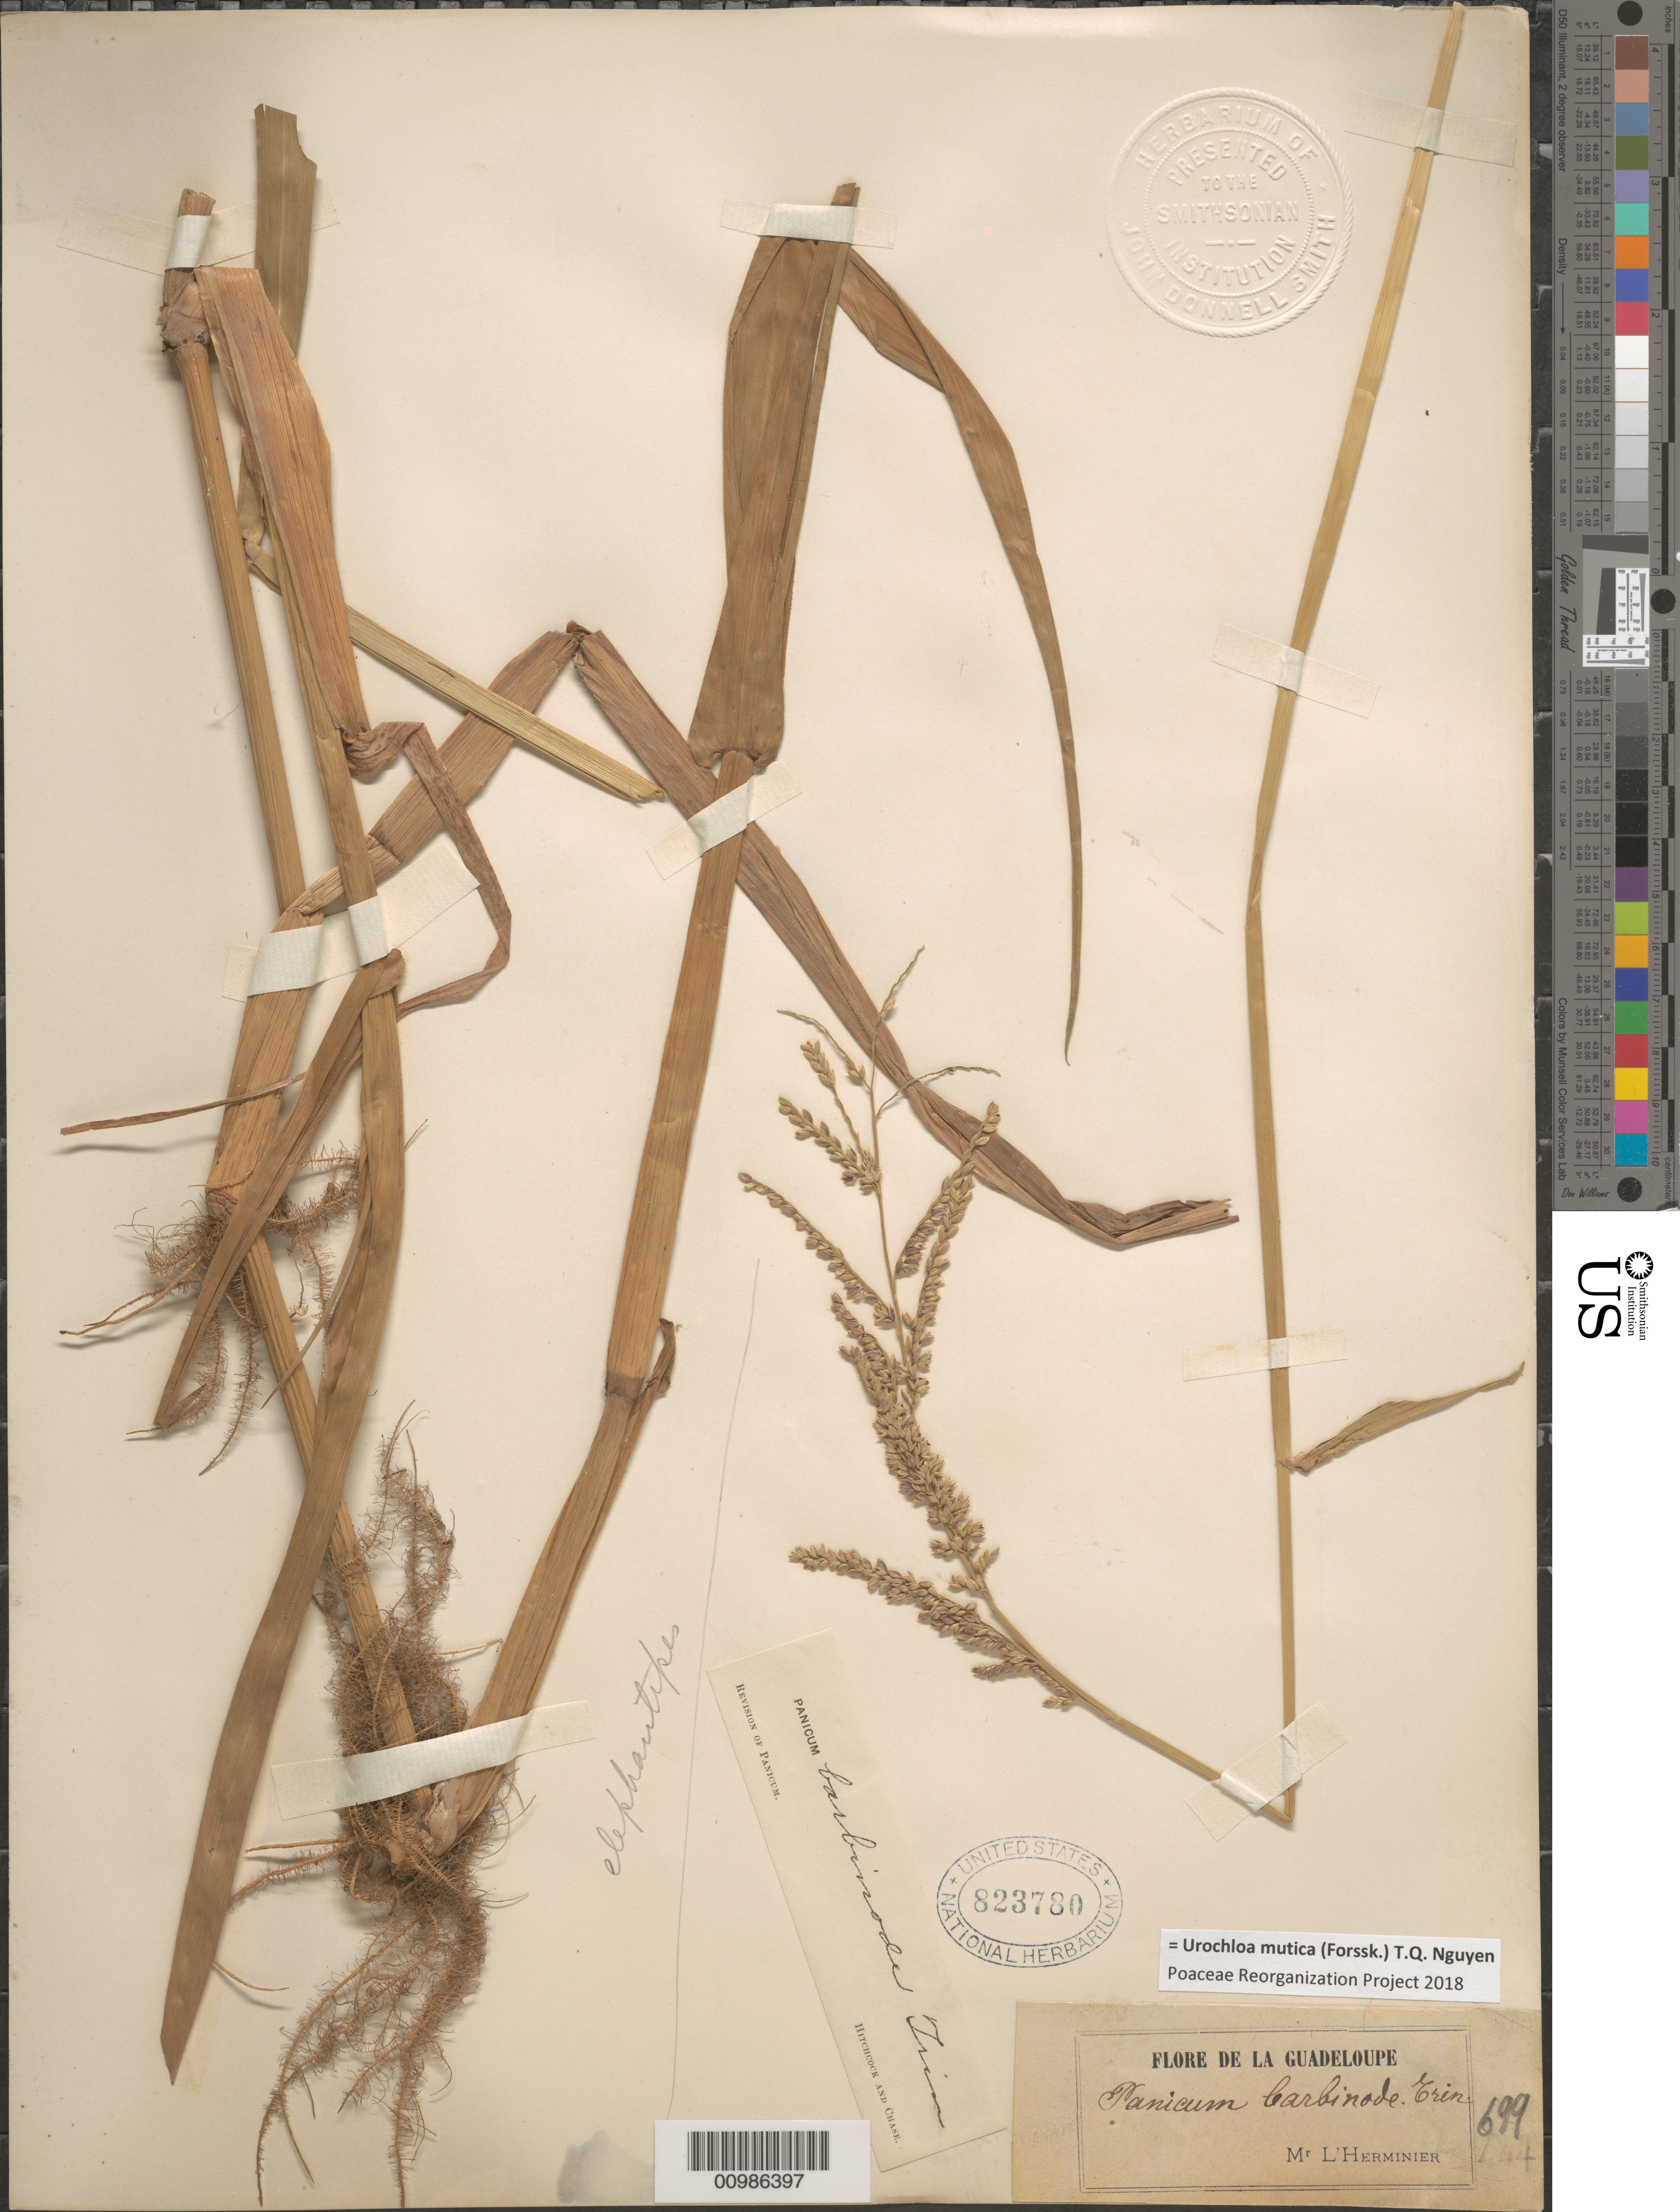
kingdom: Plantae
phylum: Tracheophyta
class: Liliopsida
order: Poales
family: Poaceae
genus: Brachiaria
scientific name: Brachiaria mutica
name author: (Forssk.) Stapf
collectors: -. L'Herminier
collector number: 699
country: Guadeloupe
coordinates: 0 N, 0 E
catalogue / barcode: US 823780